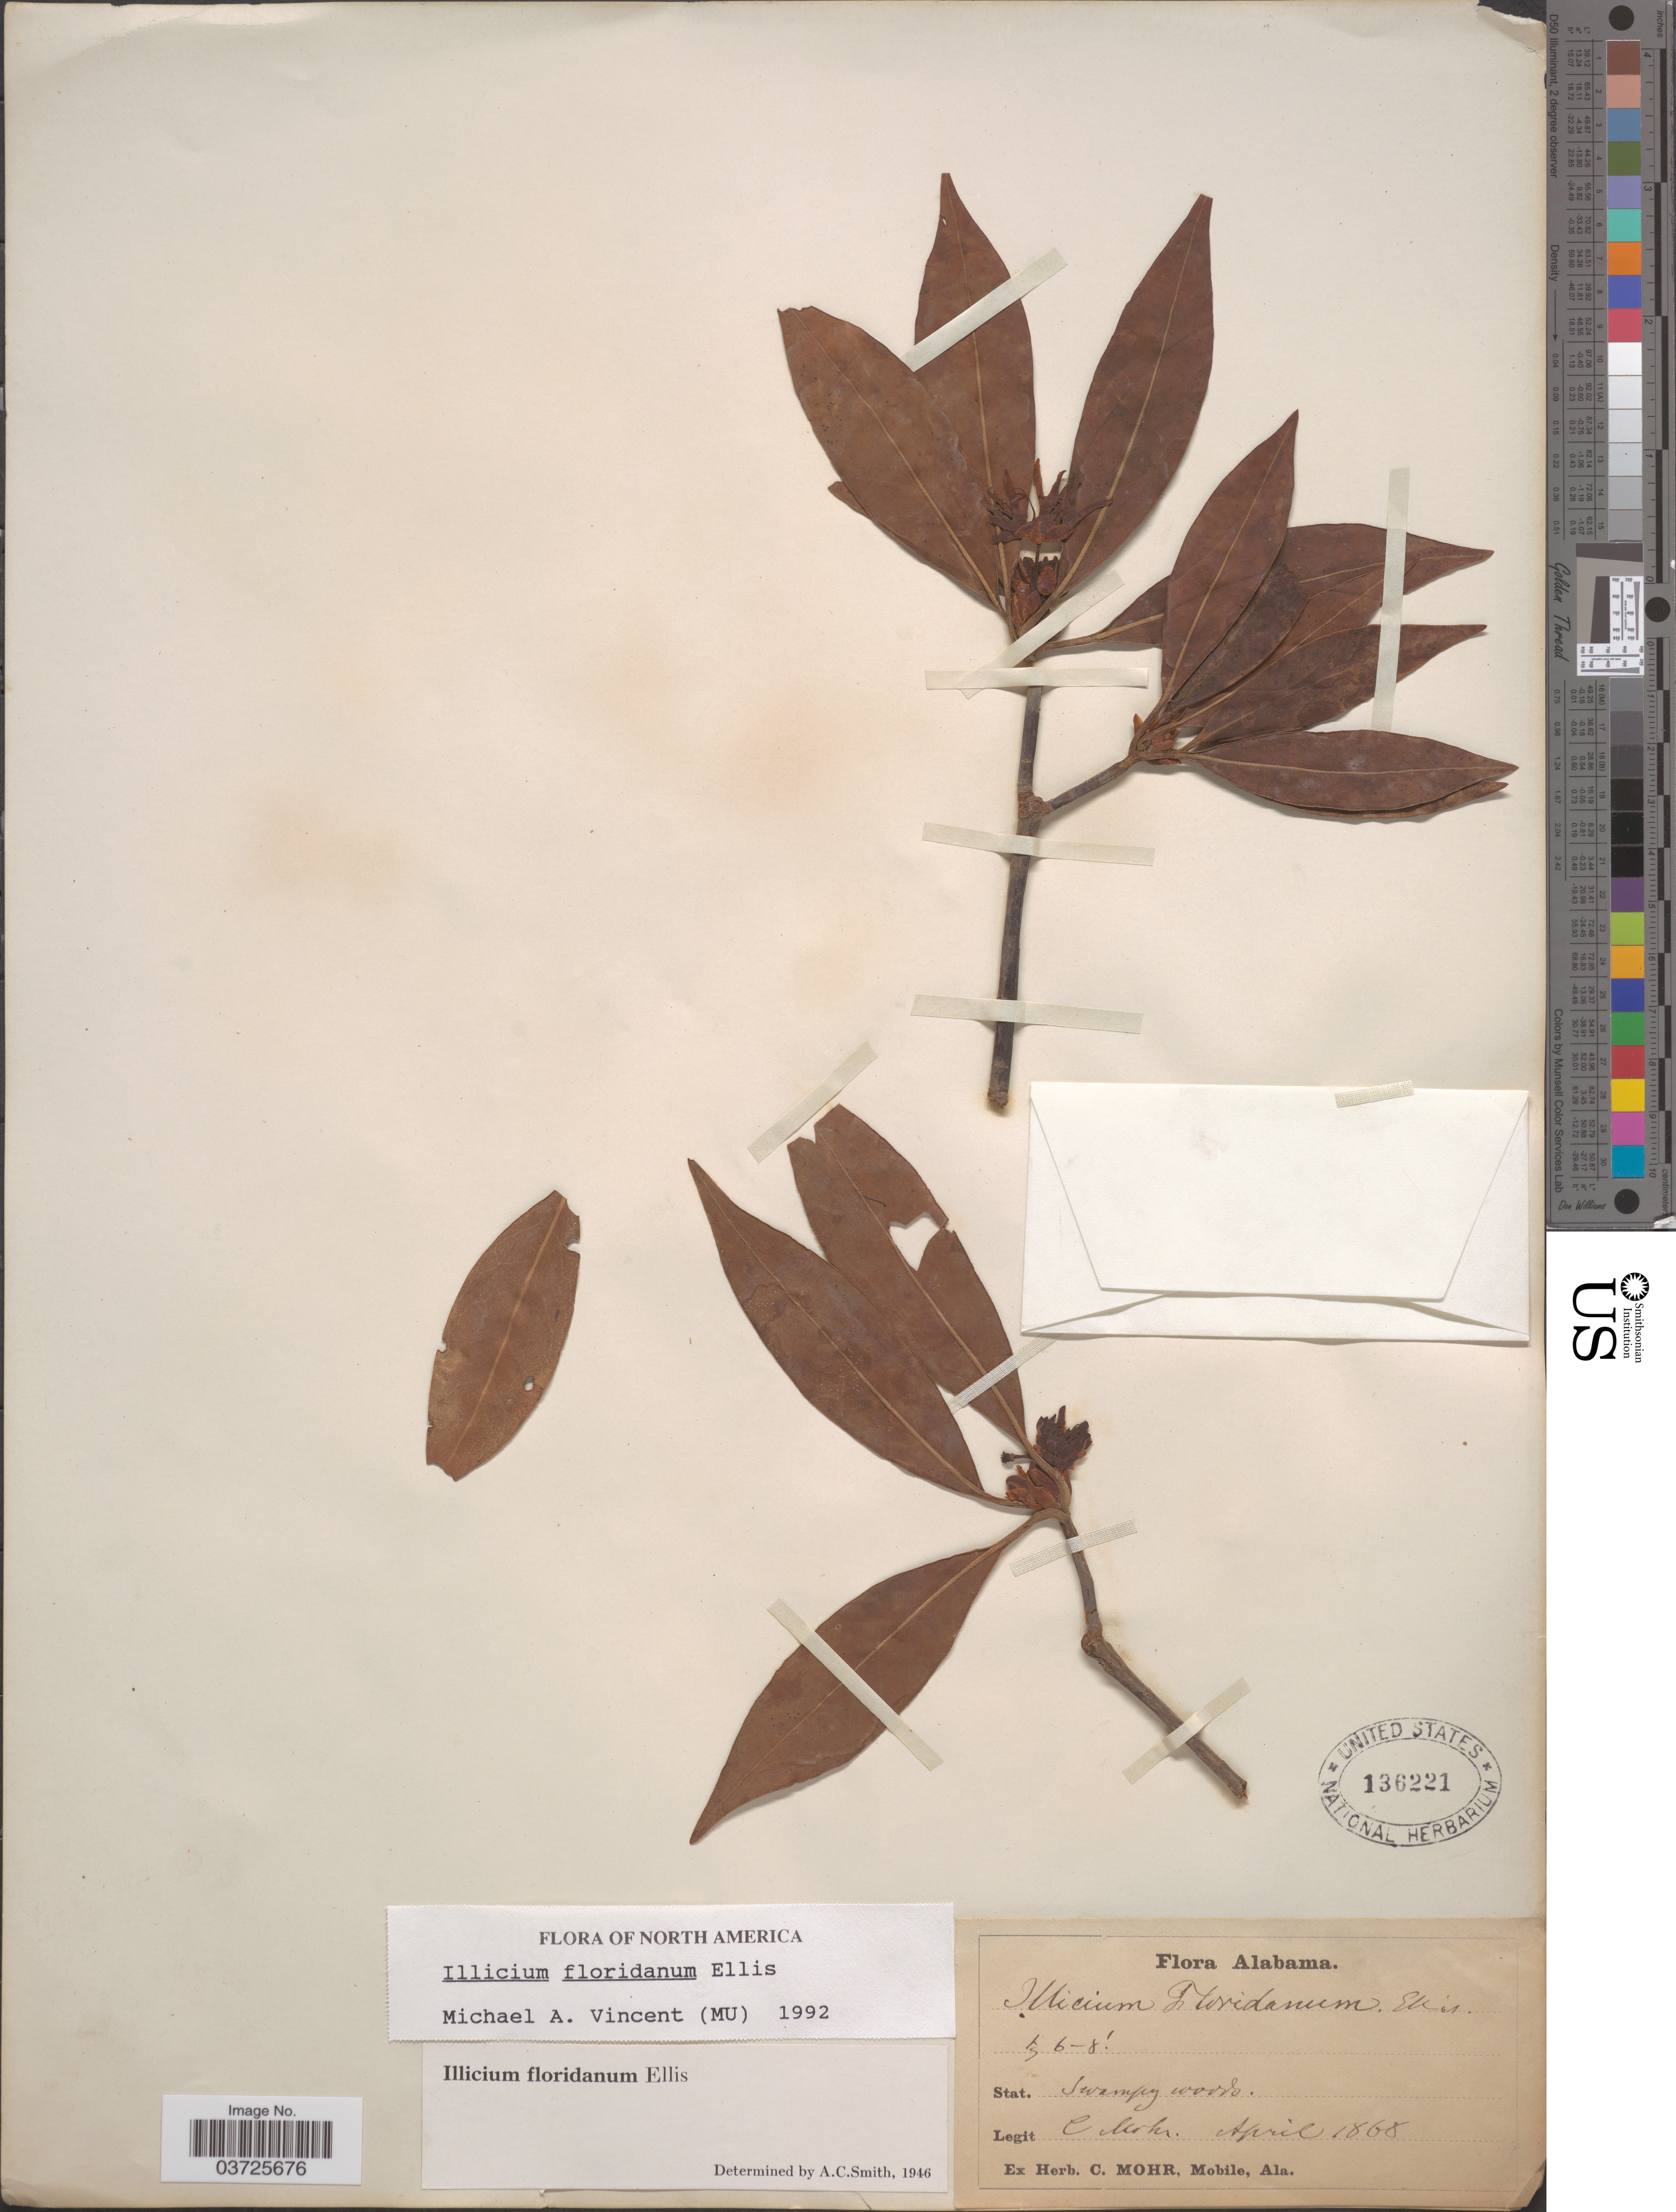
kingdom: Plantae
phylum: Tracheophyta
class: Magnoliopsida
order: Austrobaileyales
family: Schisandraceae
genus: Illicium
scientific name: Illicium floridanum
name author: J. Ellis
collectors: C. T. Mohr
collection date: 1868-04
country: United States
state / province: Alabama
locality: Stat. Swampy woods.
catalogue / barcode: US 136221